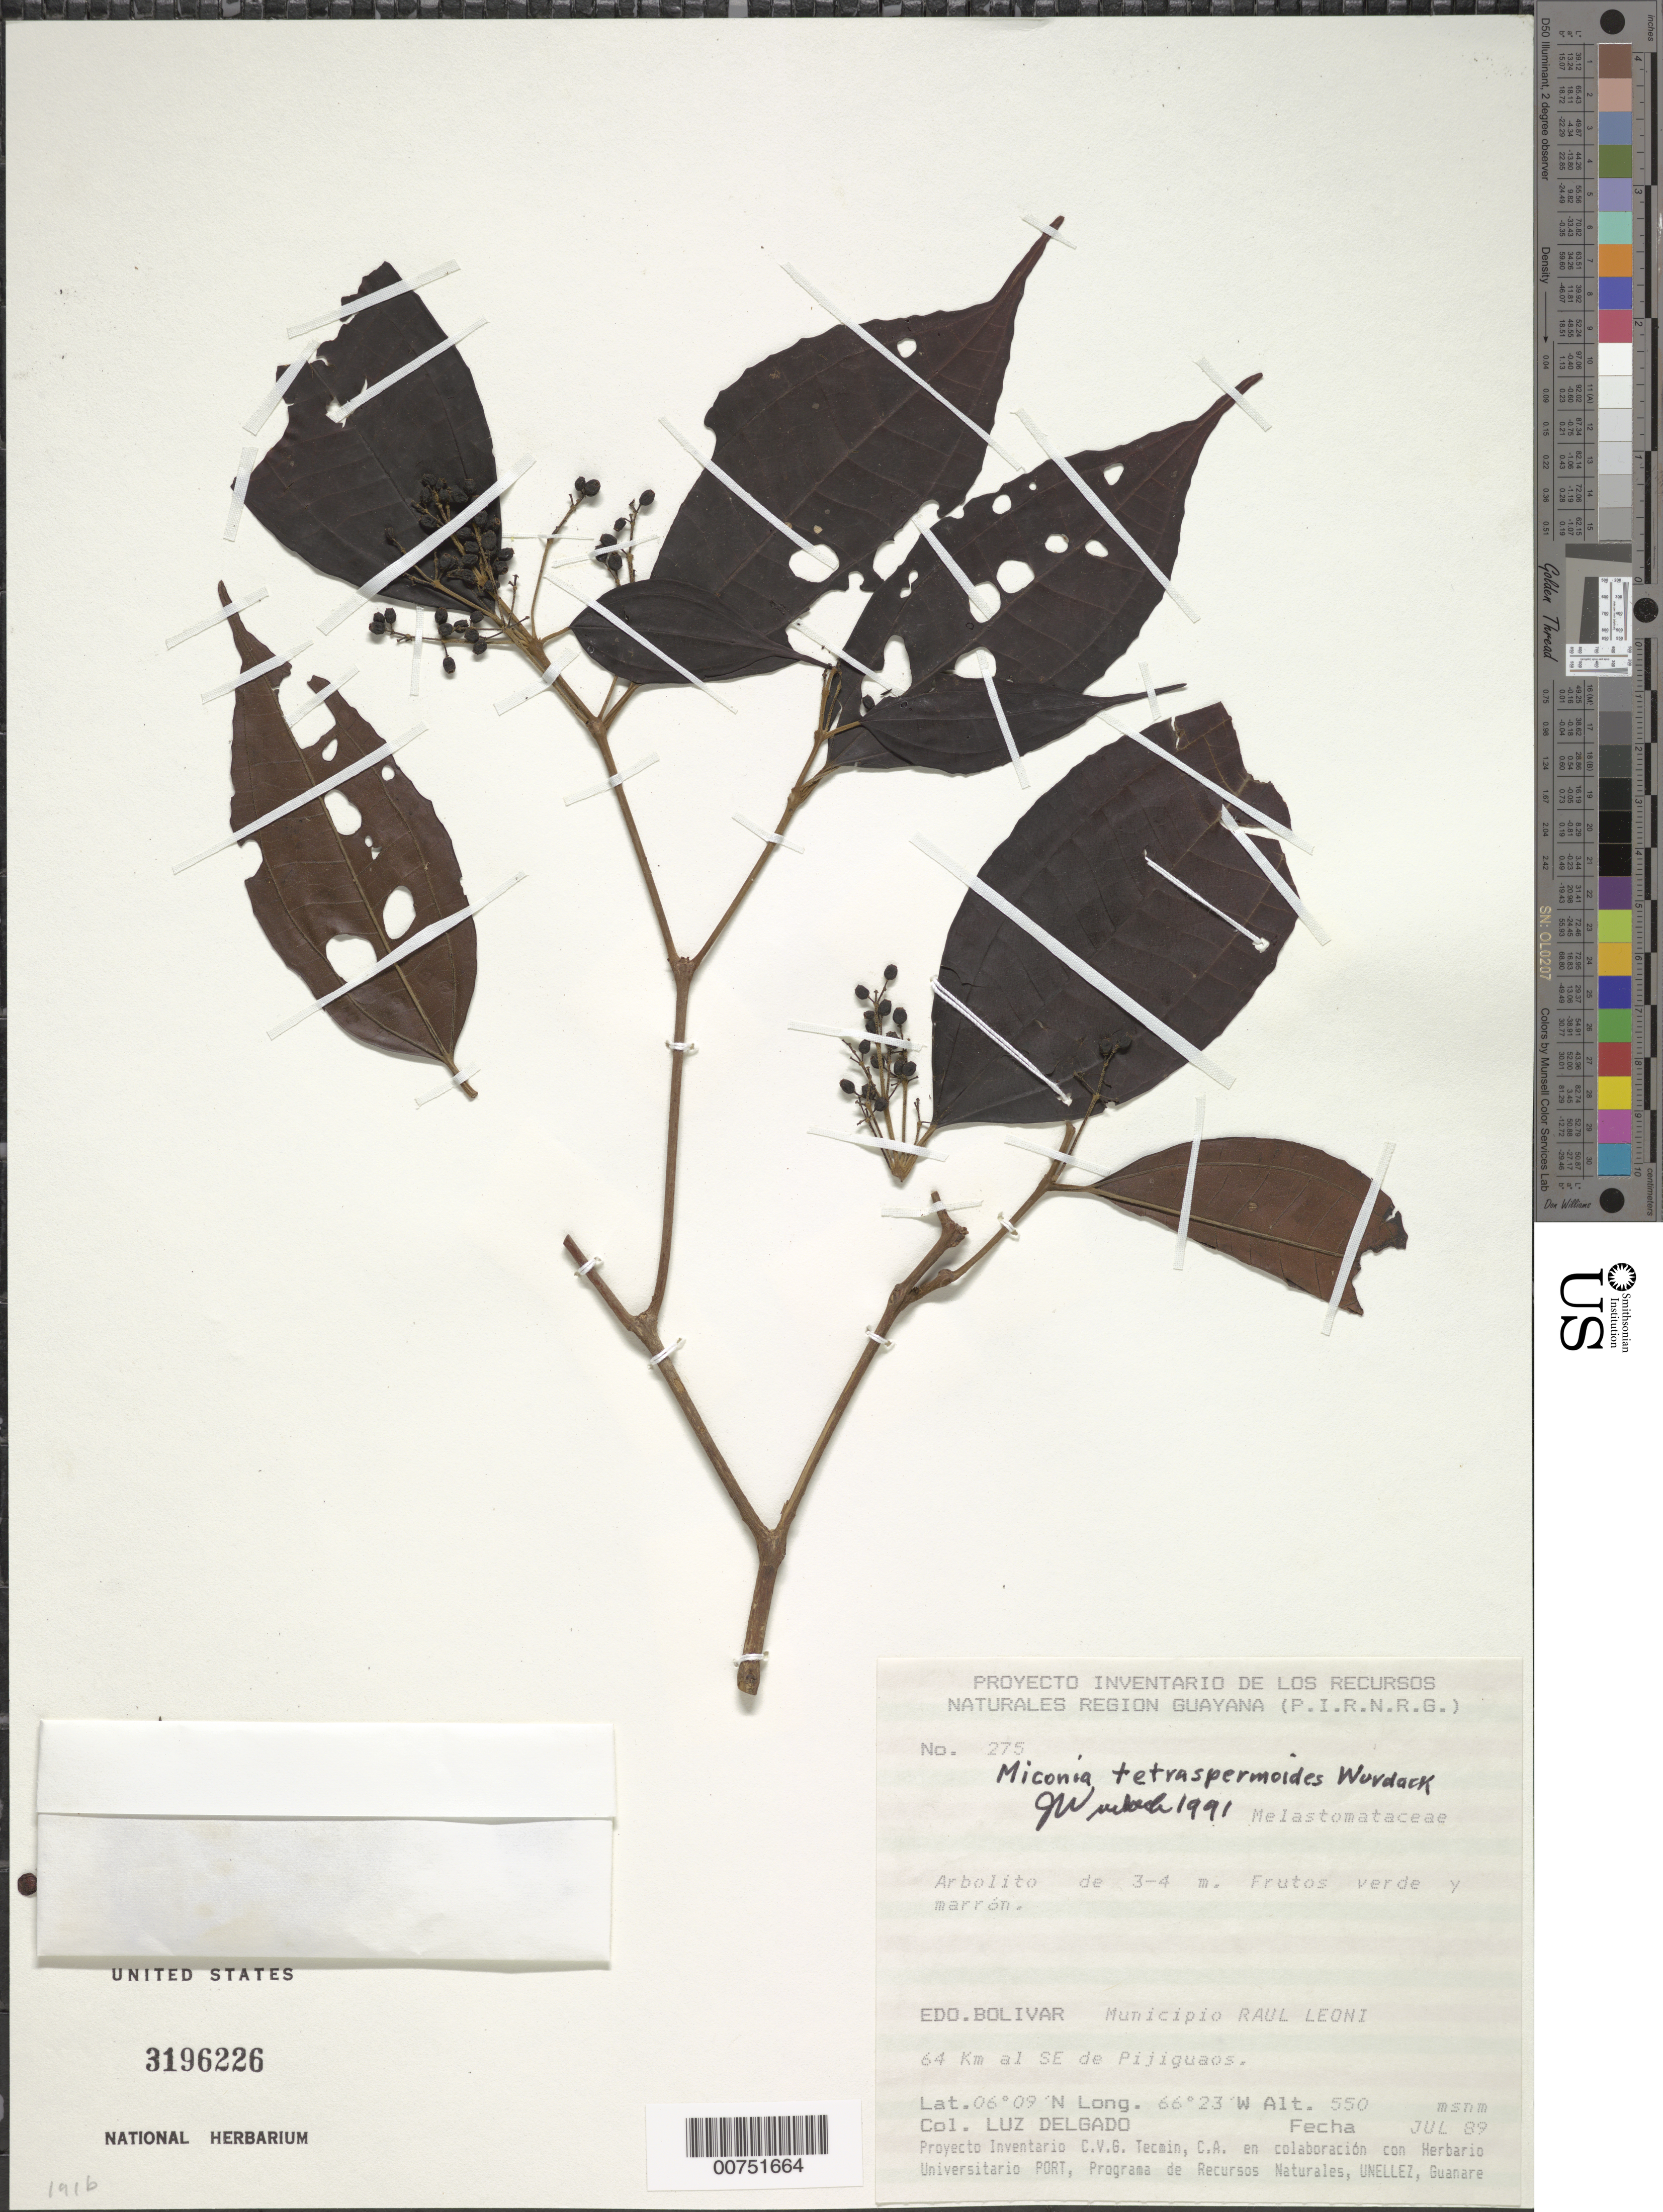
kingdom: Plantae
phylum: Tracheophyta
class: Magnoliopsida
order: Myrtales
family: Melastomataceae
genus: Miconia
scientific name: Miconia tetraspermoides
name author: Wurdack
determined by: Wurdack, John J., (US), US (UNITED STATES)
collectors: L. Delgado V.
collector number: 275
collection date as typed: Jul-89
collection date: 1989-07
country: Venezuela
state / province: Bolívar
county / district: Angostura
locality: Mun. Raúl Leoni [=Angostura], 64 km SE de Pijiguaos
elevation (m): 550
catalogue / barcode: US 3196226